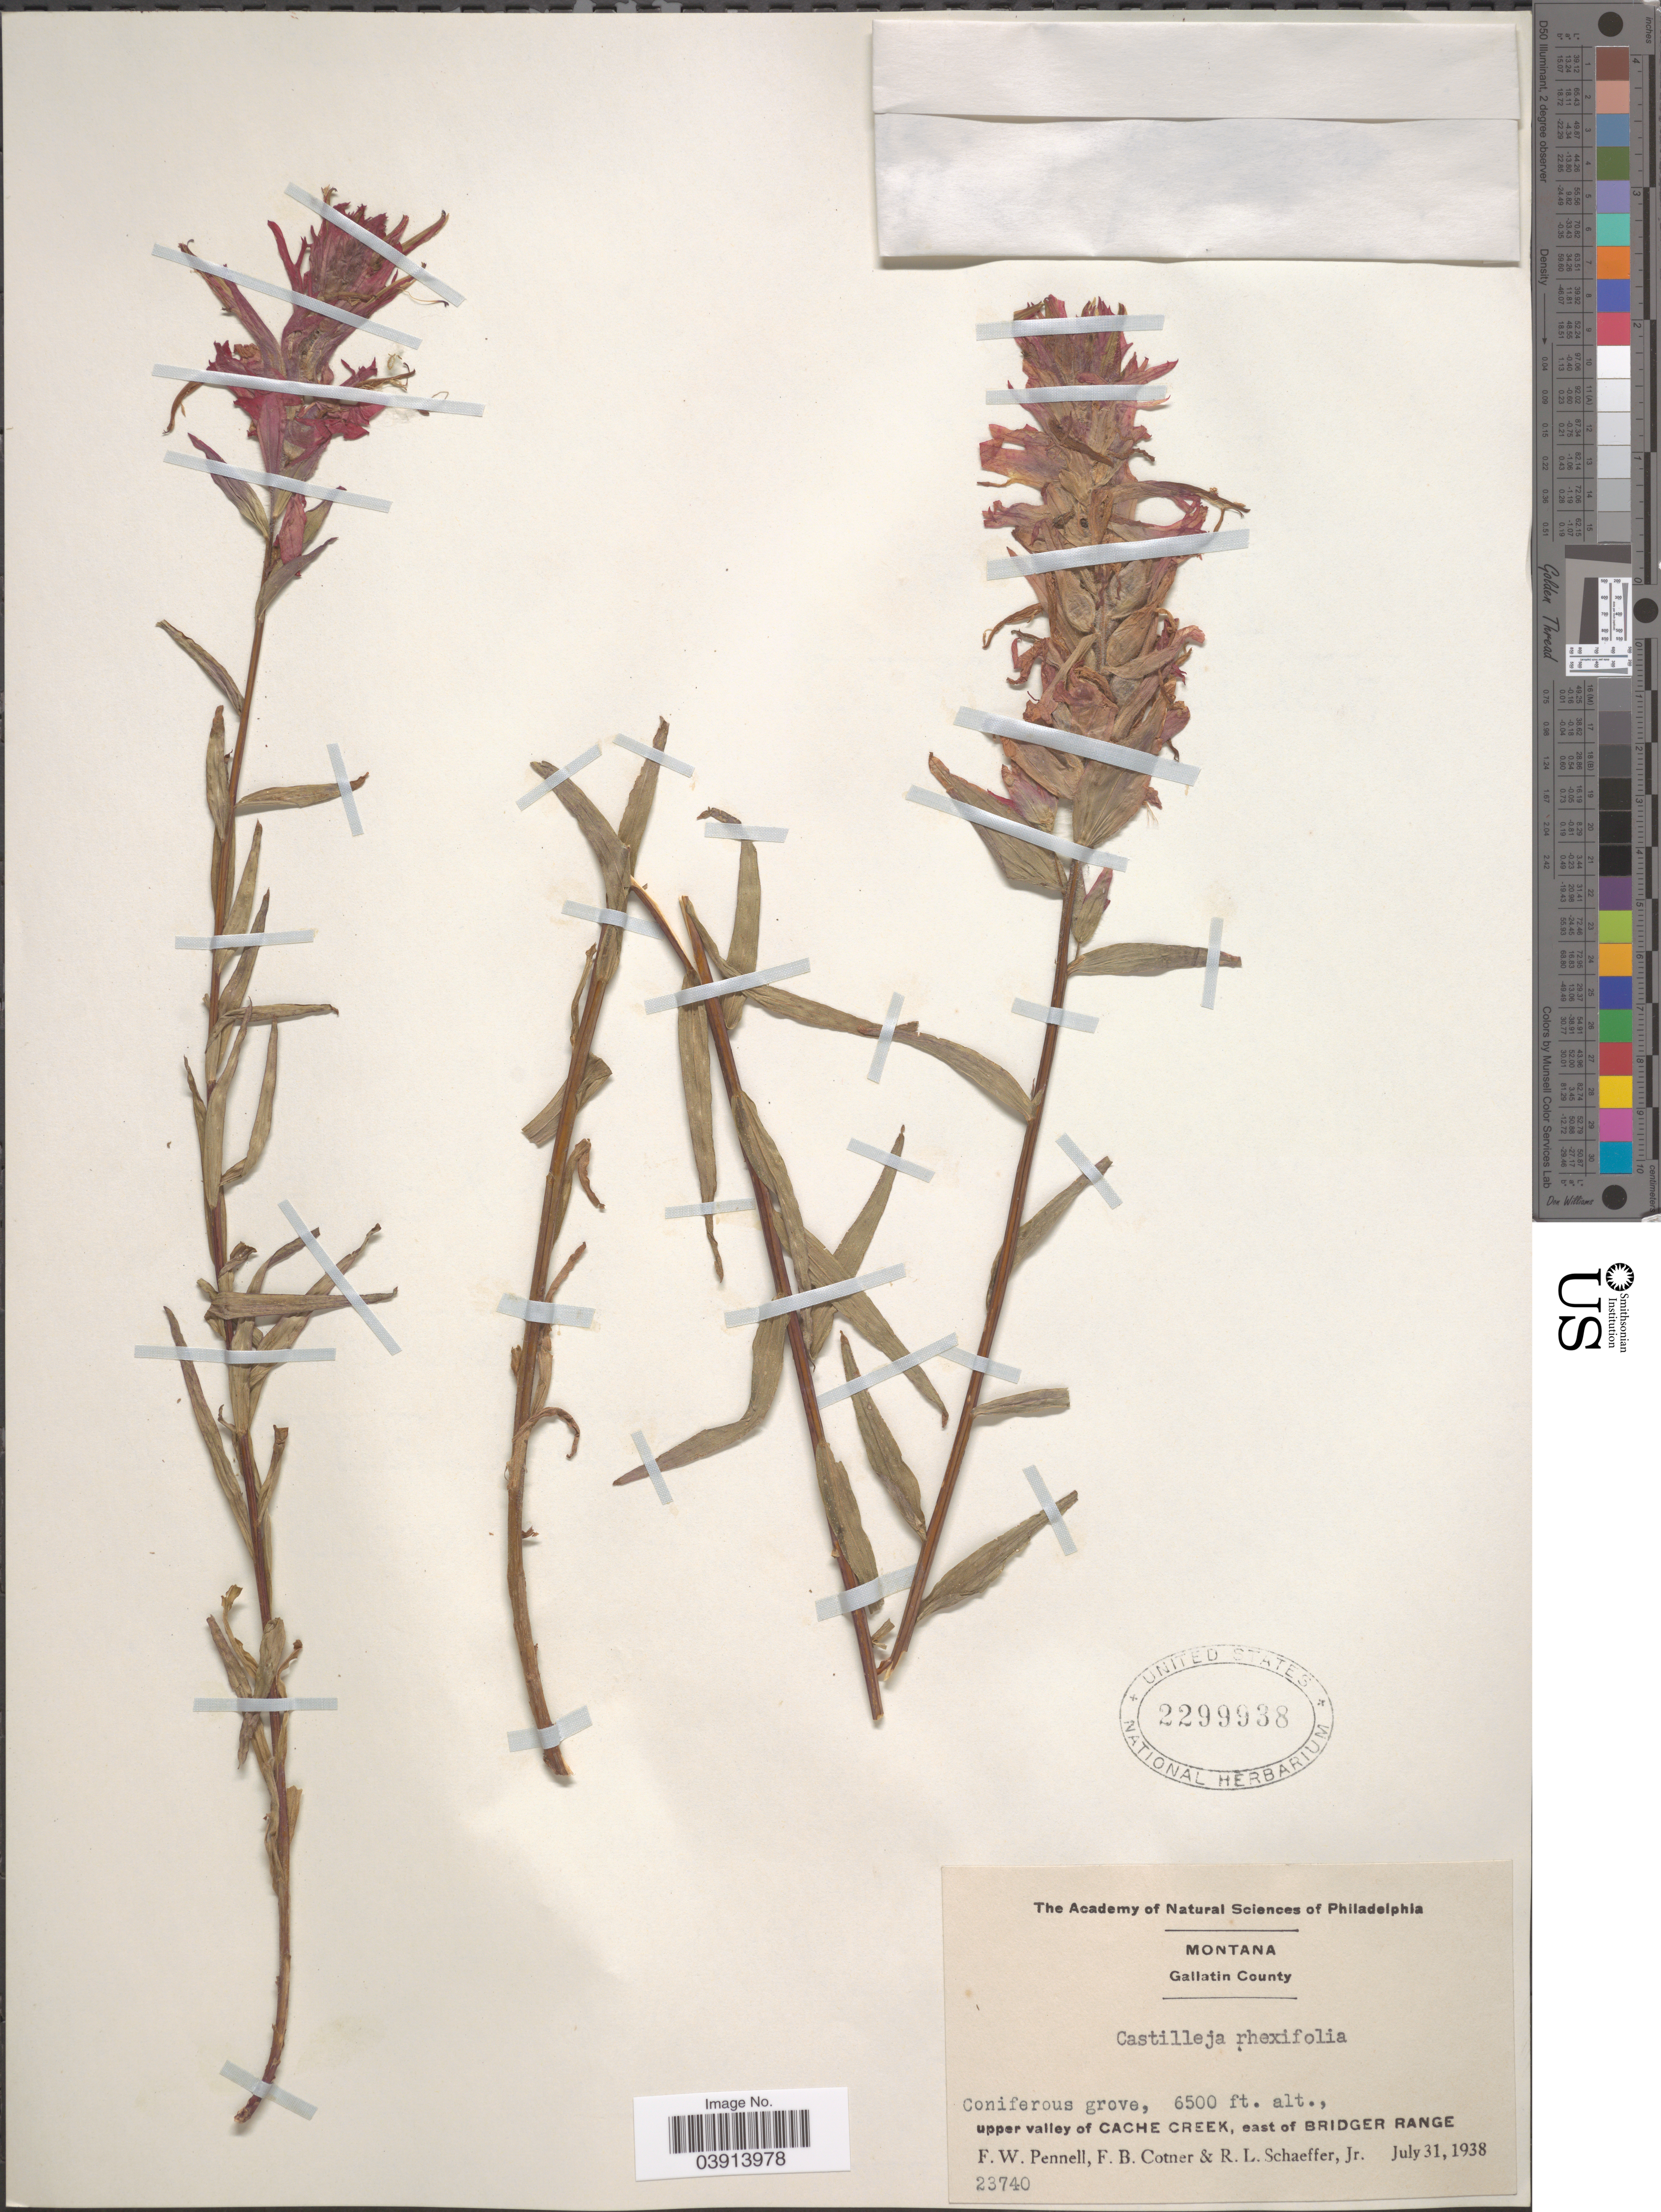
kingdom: Plantae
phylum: Tracheophyta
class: Magnoliopsida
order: Lamiales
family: Orobanchaceae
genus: Castilleja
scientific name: Castilleja rhexiifolia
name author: Rydb.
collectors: F. W. Pennell, F. Cotner & R. L. Schaeffer Jr.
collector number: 23740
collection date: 1938-07-31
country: United States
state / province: Montana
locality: Gallatin County. Upper valley of Cache Creek, east of Bridger Range.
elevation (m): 1981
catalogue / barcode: US 2299938